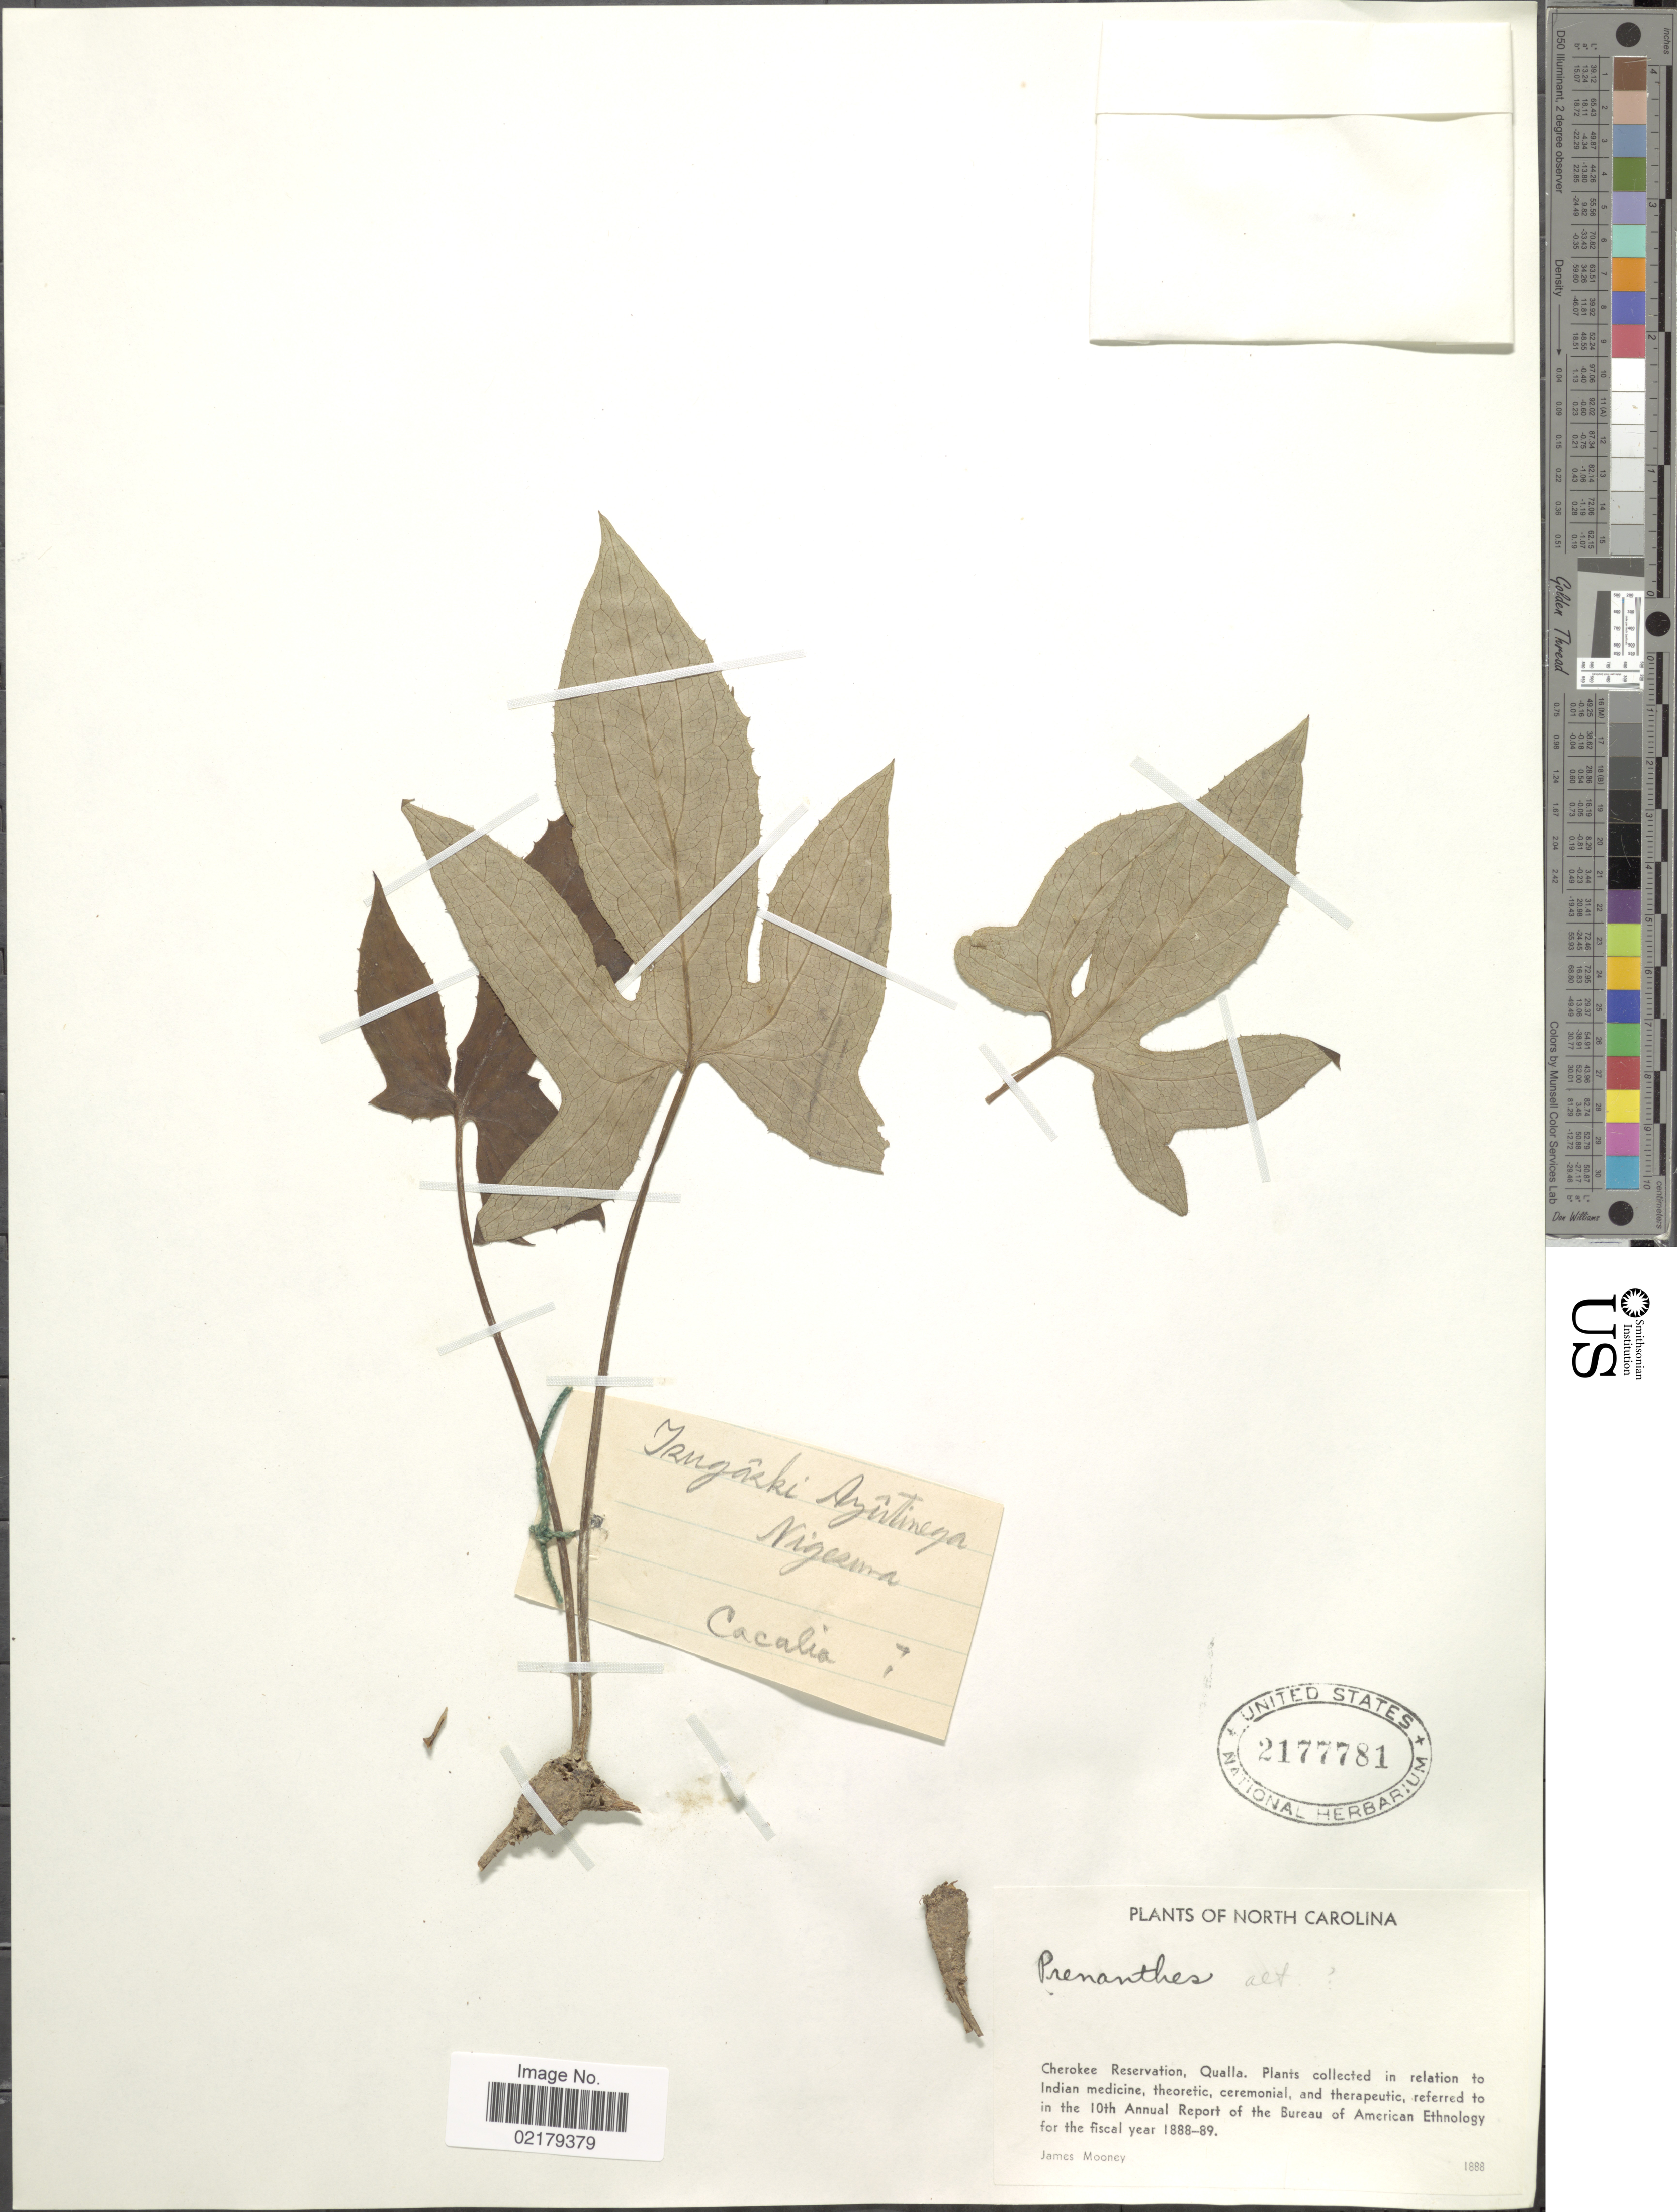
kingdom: Plantae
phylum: Tracheophyta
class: Magnoliopsida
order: Asterales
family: Asteraceae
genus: Prenanthes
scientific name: Prenanthes sp.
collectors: J. Mooney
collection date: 1888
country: United States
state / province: North Carolina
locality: Cherokee Reservation, Qualla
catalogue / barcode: US 2177781